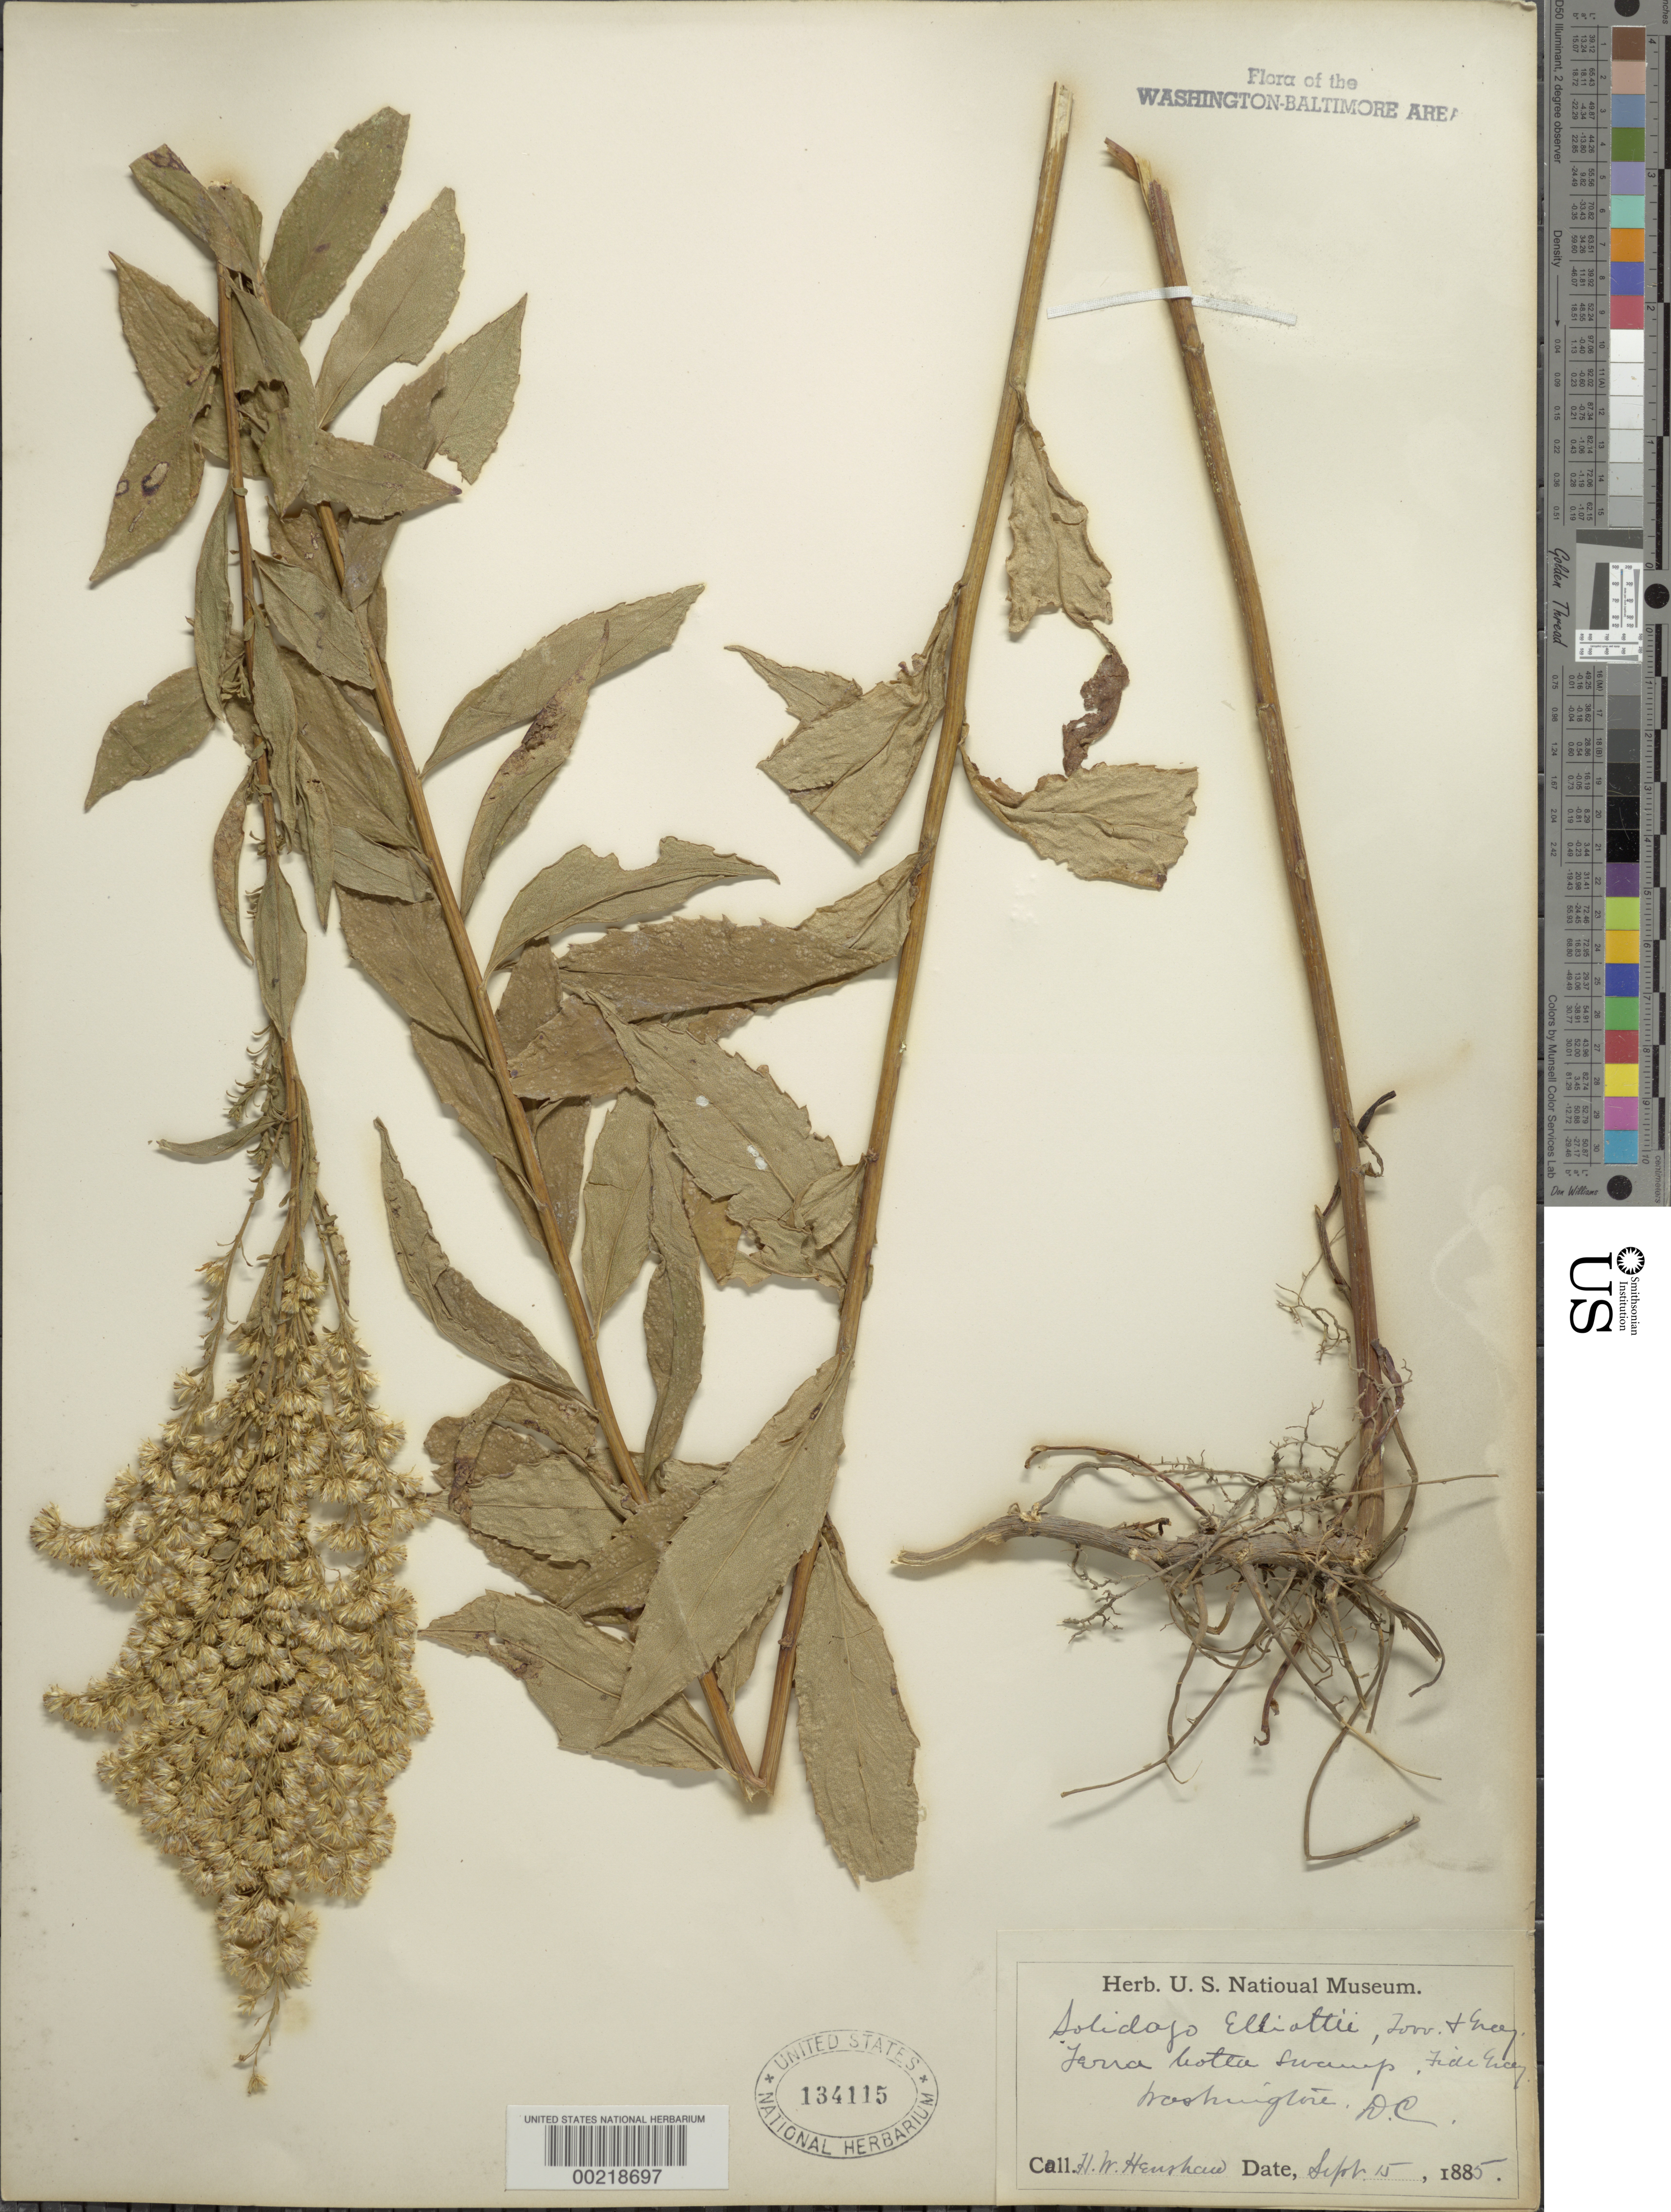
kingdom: Plantae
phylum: Tracheophyta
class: Magnoliopsida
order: Asterales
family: Asteraceae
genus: Solidago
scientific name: Solidago latissimifolia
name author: Mill.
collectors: H. Henshaw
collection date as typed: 15 Sep 1885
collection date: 1885-09-15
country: United States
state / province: District of Columbia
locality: Terra Cotta Swamp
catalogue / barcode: US 134115